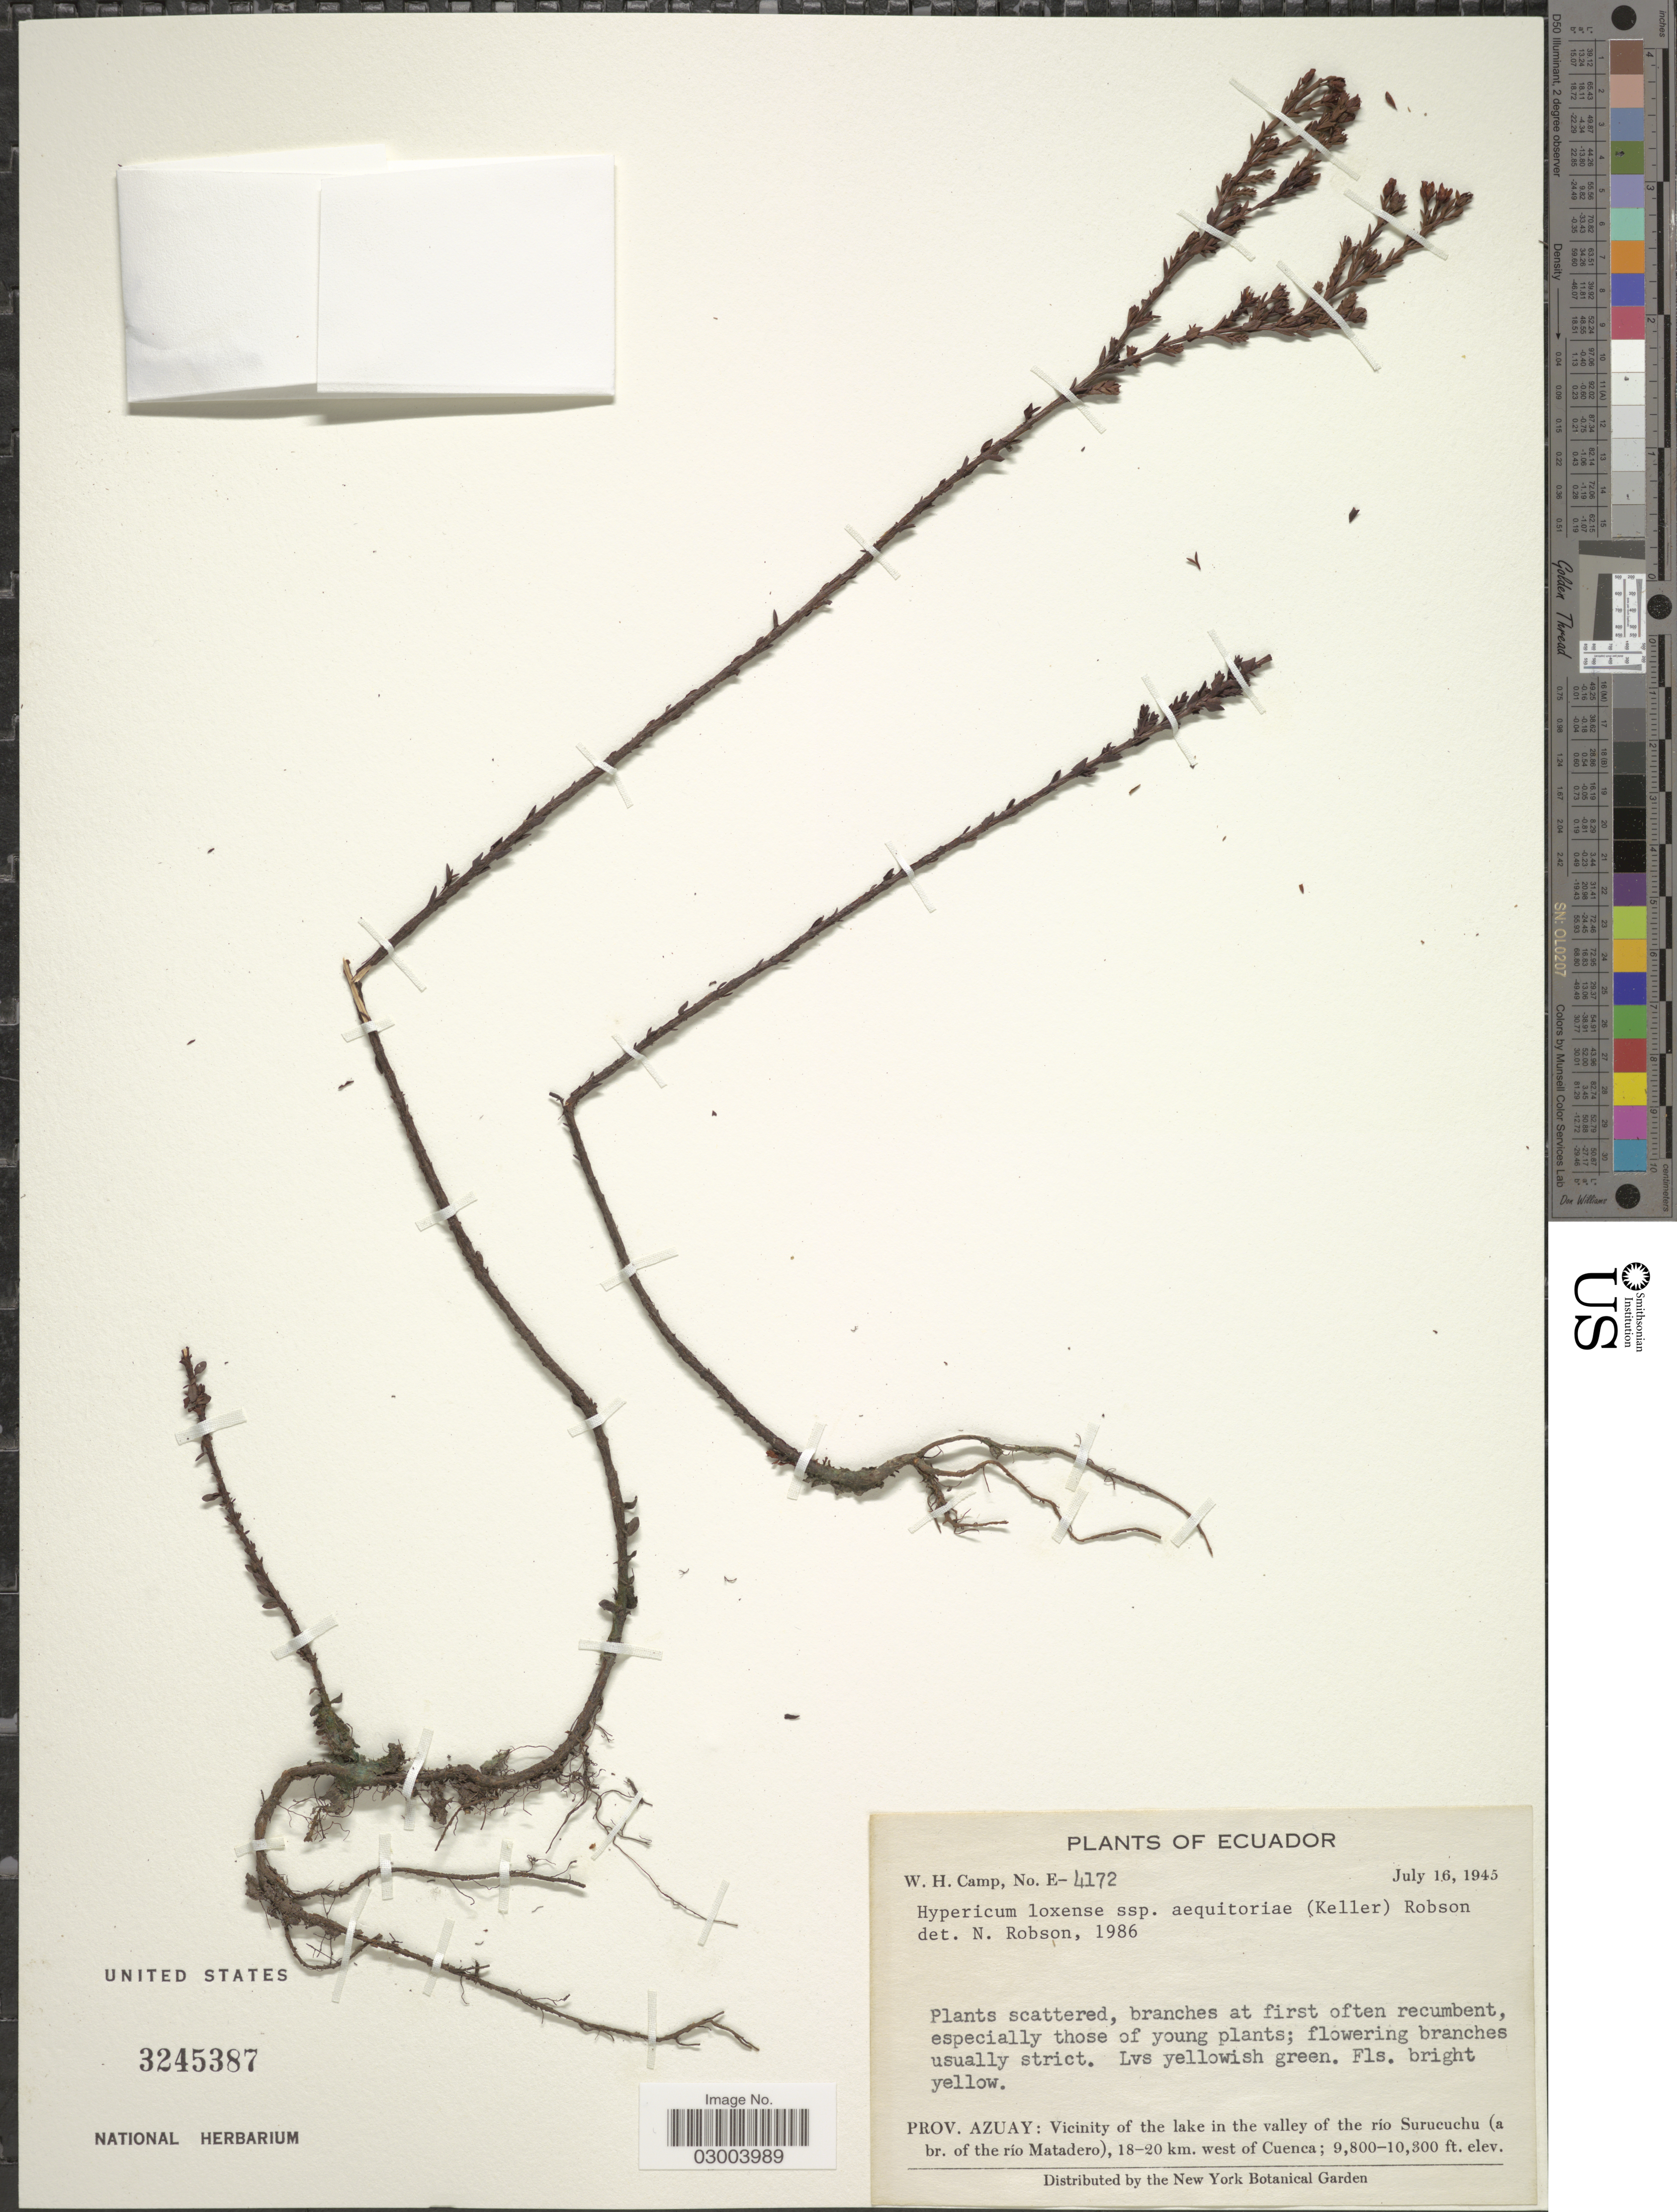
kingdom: Plantae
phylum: Tracheophyta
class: Magnoliopsida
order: Malpighiales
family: Hypericaceae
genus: Hypericum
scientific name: Hypericum loxense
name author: Benth.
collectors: W. H. Camp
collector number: E-4172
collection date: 1945-07-16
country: Ecuador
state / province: Azuay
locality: Vicinity of the lake in the valley of the río Surucuchu (a br. of the río Matadero), 18-20 km. west of Cuenca.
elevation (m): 2987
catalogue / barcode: US 3245387